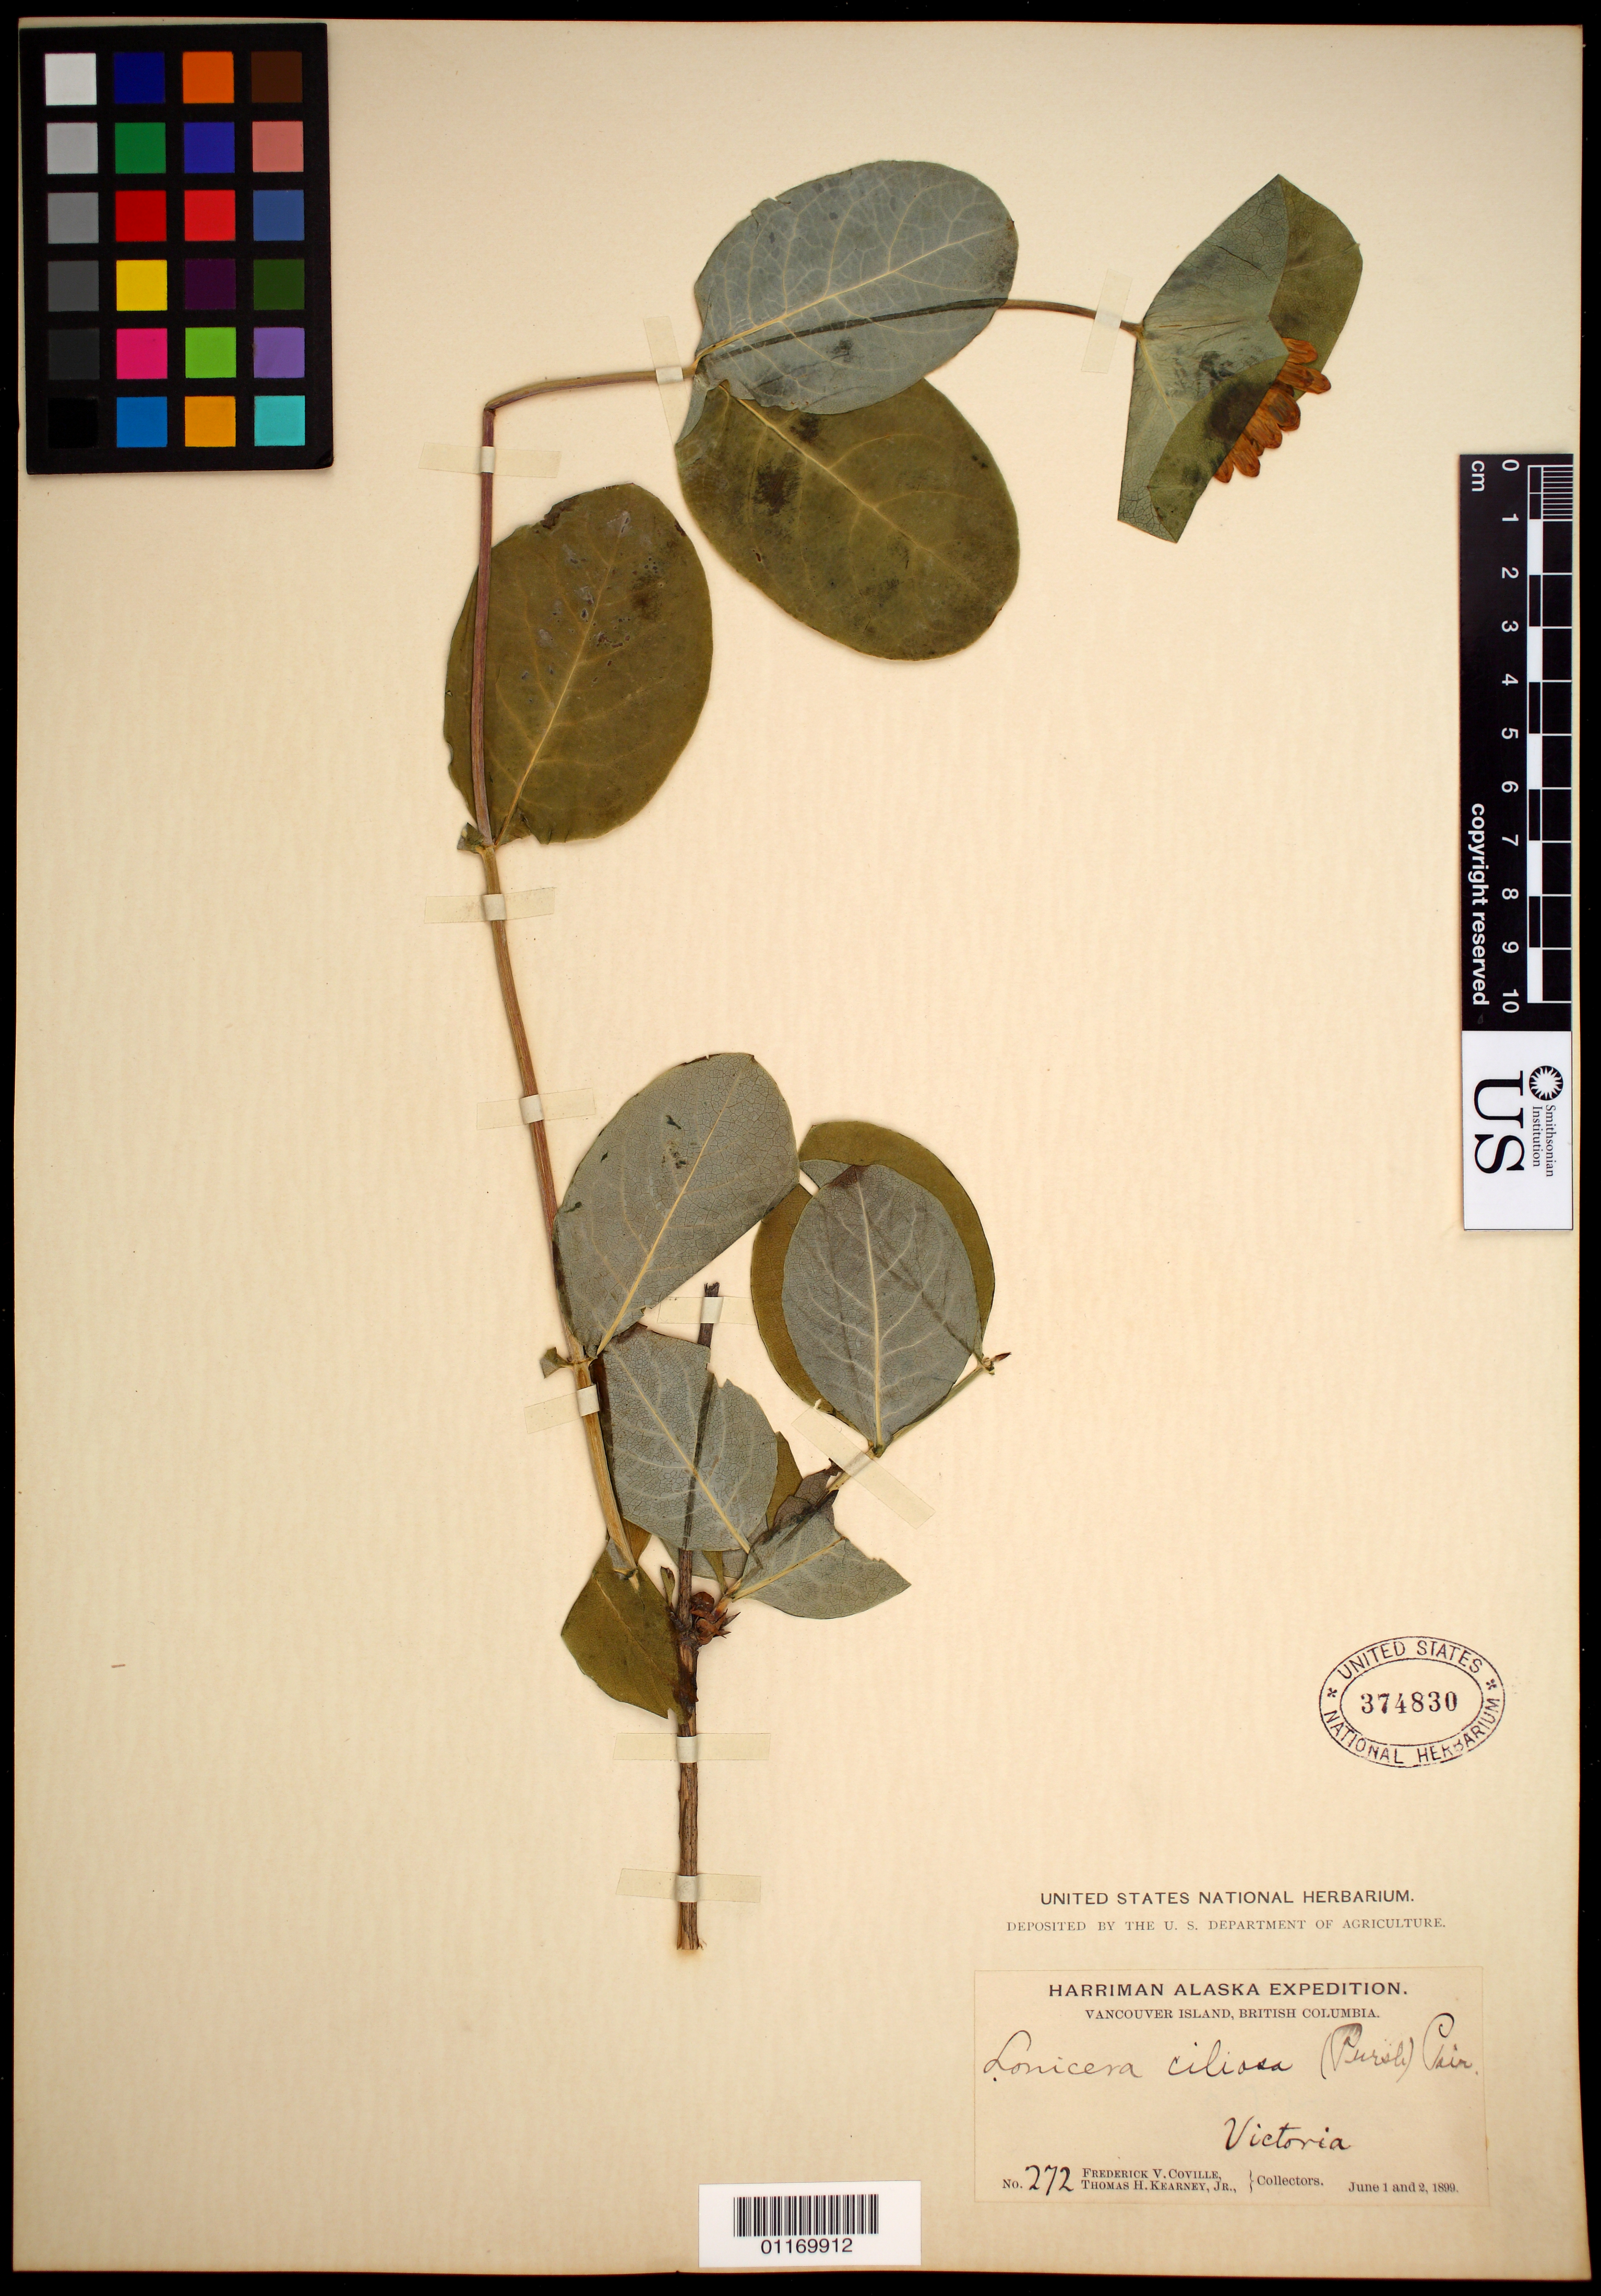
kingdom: Plantae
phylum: Tracheophyta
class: Magnoliopsida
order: Dipsacales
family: Caprifoliaceae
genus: Lonicera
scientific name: Lonicera ciliosa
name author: Poir.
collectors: F. V. Coville & T. H. Kearney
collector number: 272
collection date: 1899-07-01,1899-07-02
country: Canada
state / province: British Columbia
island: Vancouver Island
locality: Vancouver Island, Victoria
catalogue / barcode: US 374830